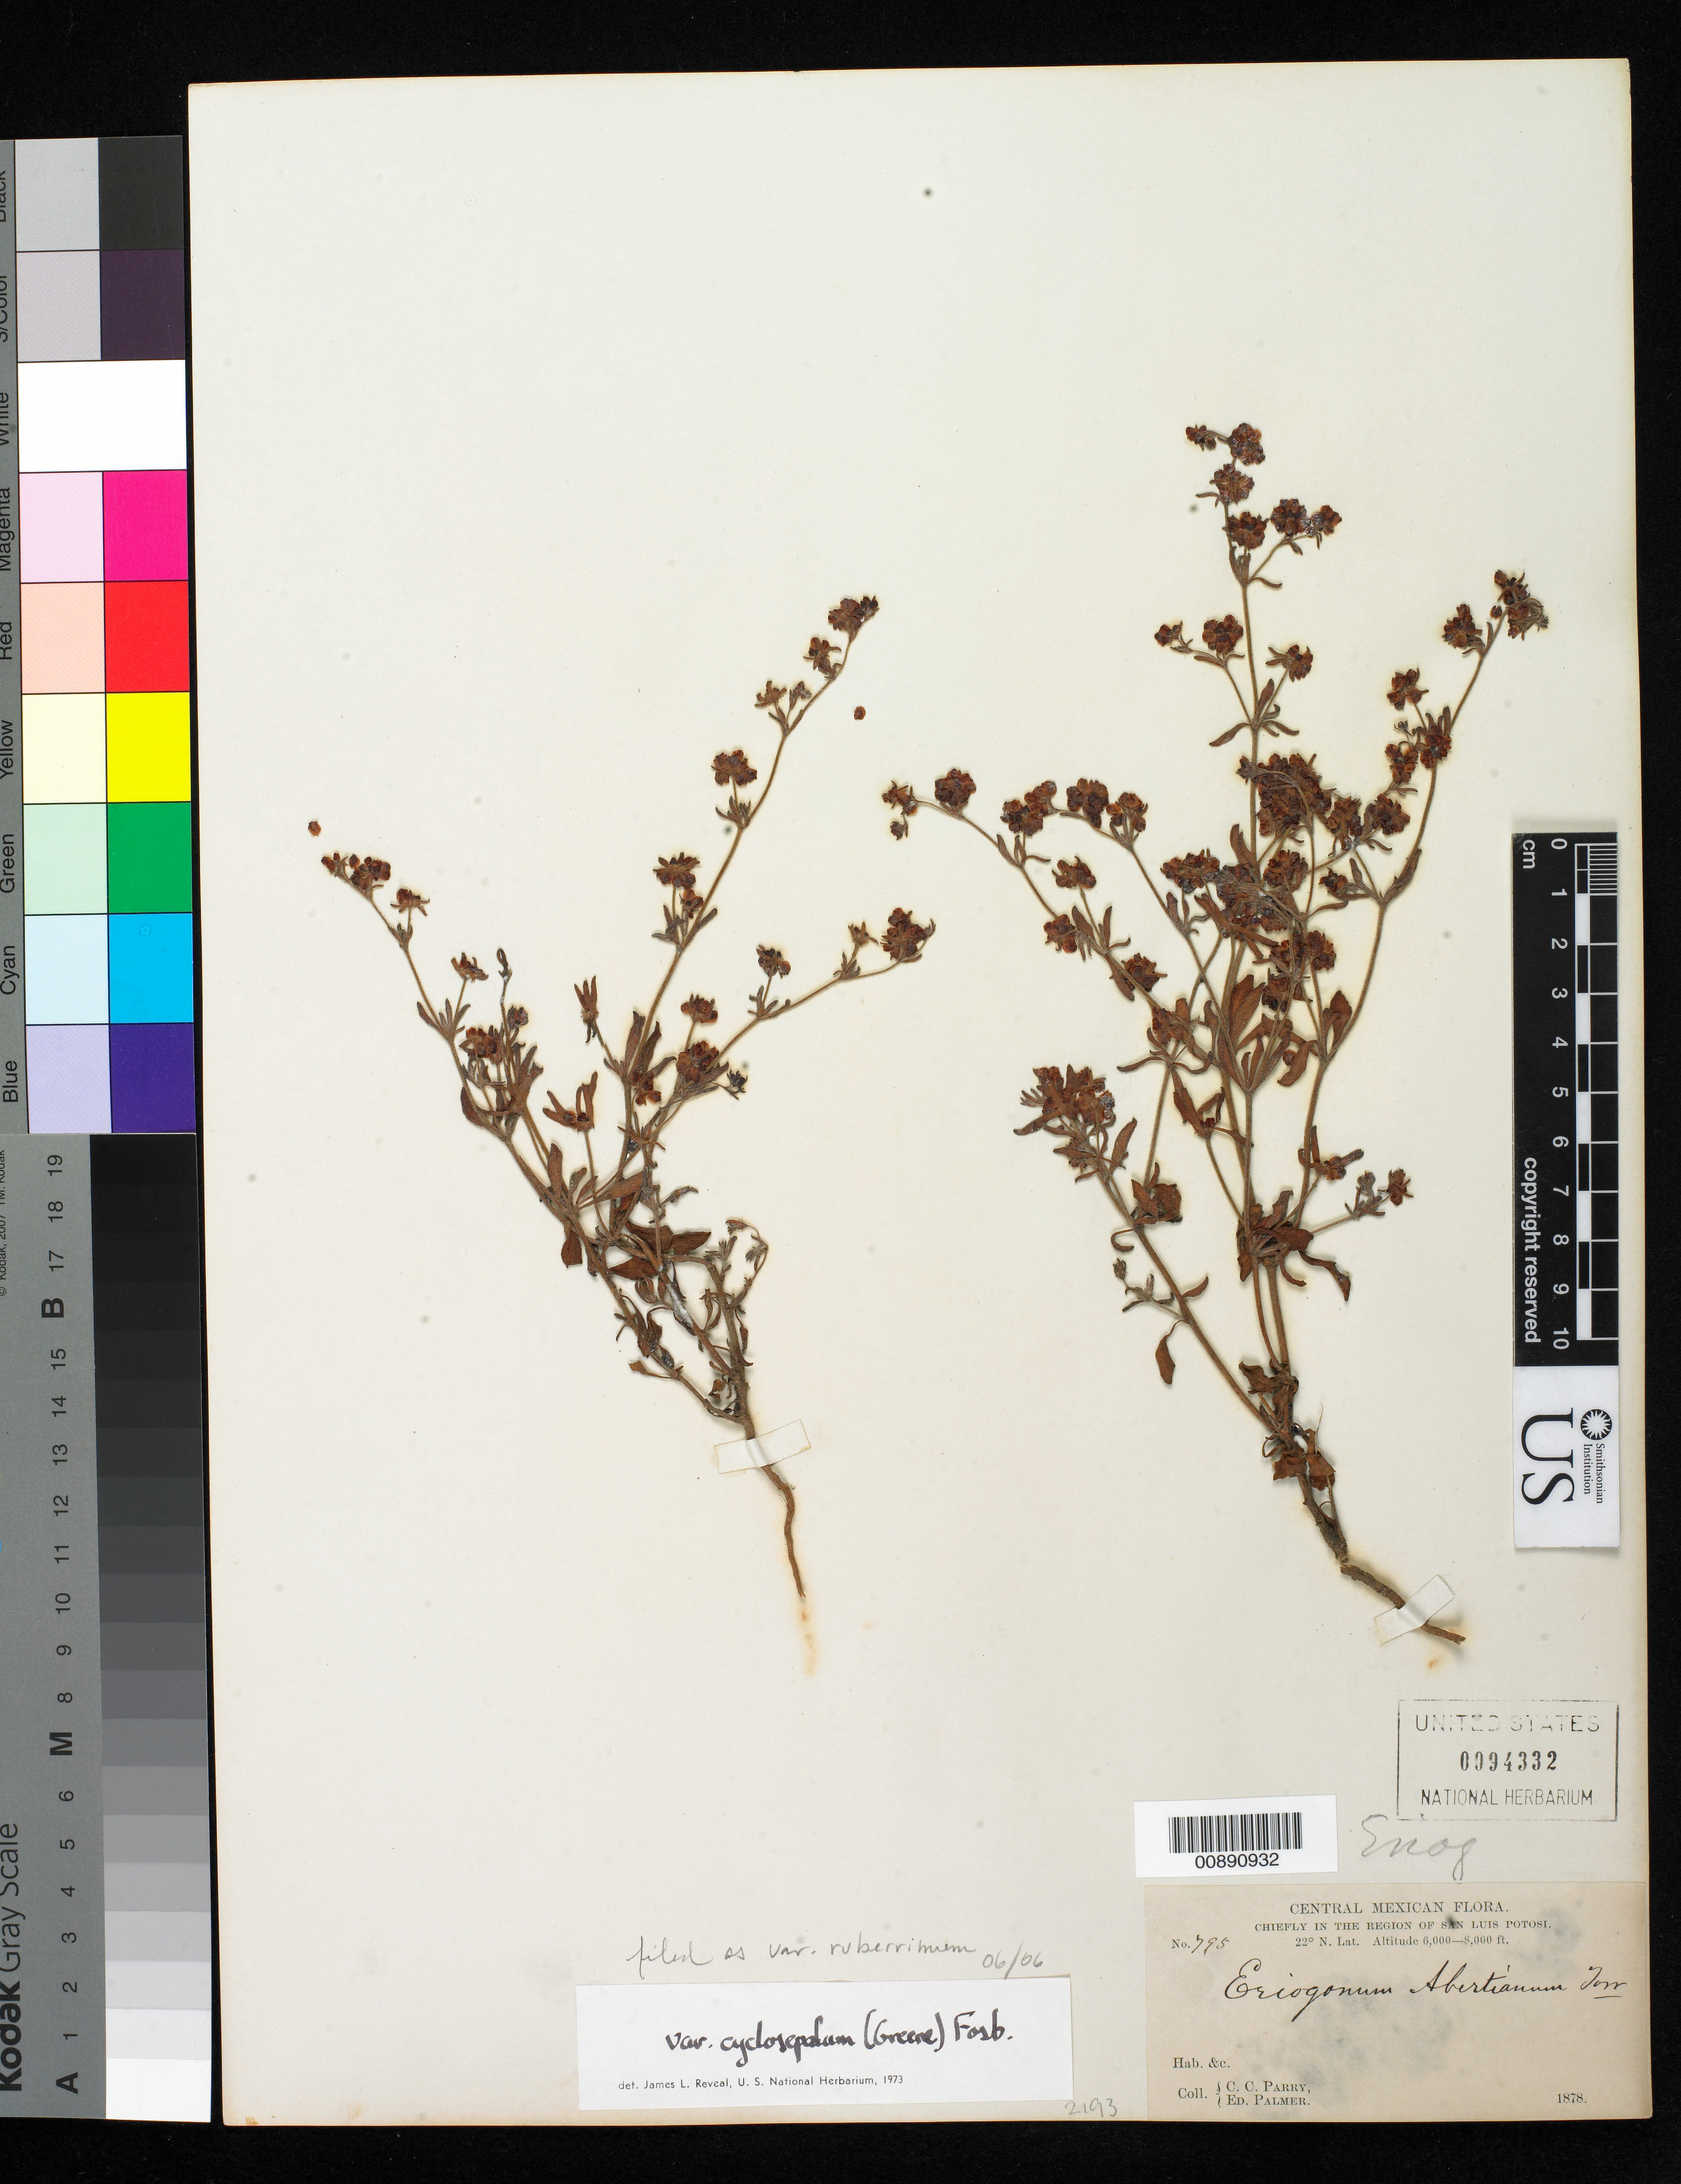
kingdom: Plantae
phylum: Tracheophyta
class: Magnoliopsida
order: Caryophyllales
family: Polygonaceae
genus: Eriogonum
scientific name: Eriogonum abertianum var. ruberrimum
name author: (Gand.) Gand.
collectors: C. C. Parry & E. Palmer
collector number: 795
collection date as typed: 1878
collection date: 1878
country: Mexico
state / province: San Luis Potosí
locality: Chiefly in the region of San Luis Potosí.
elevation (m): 1829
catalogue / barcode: US 94332